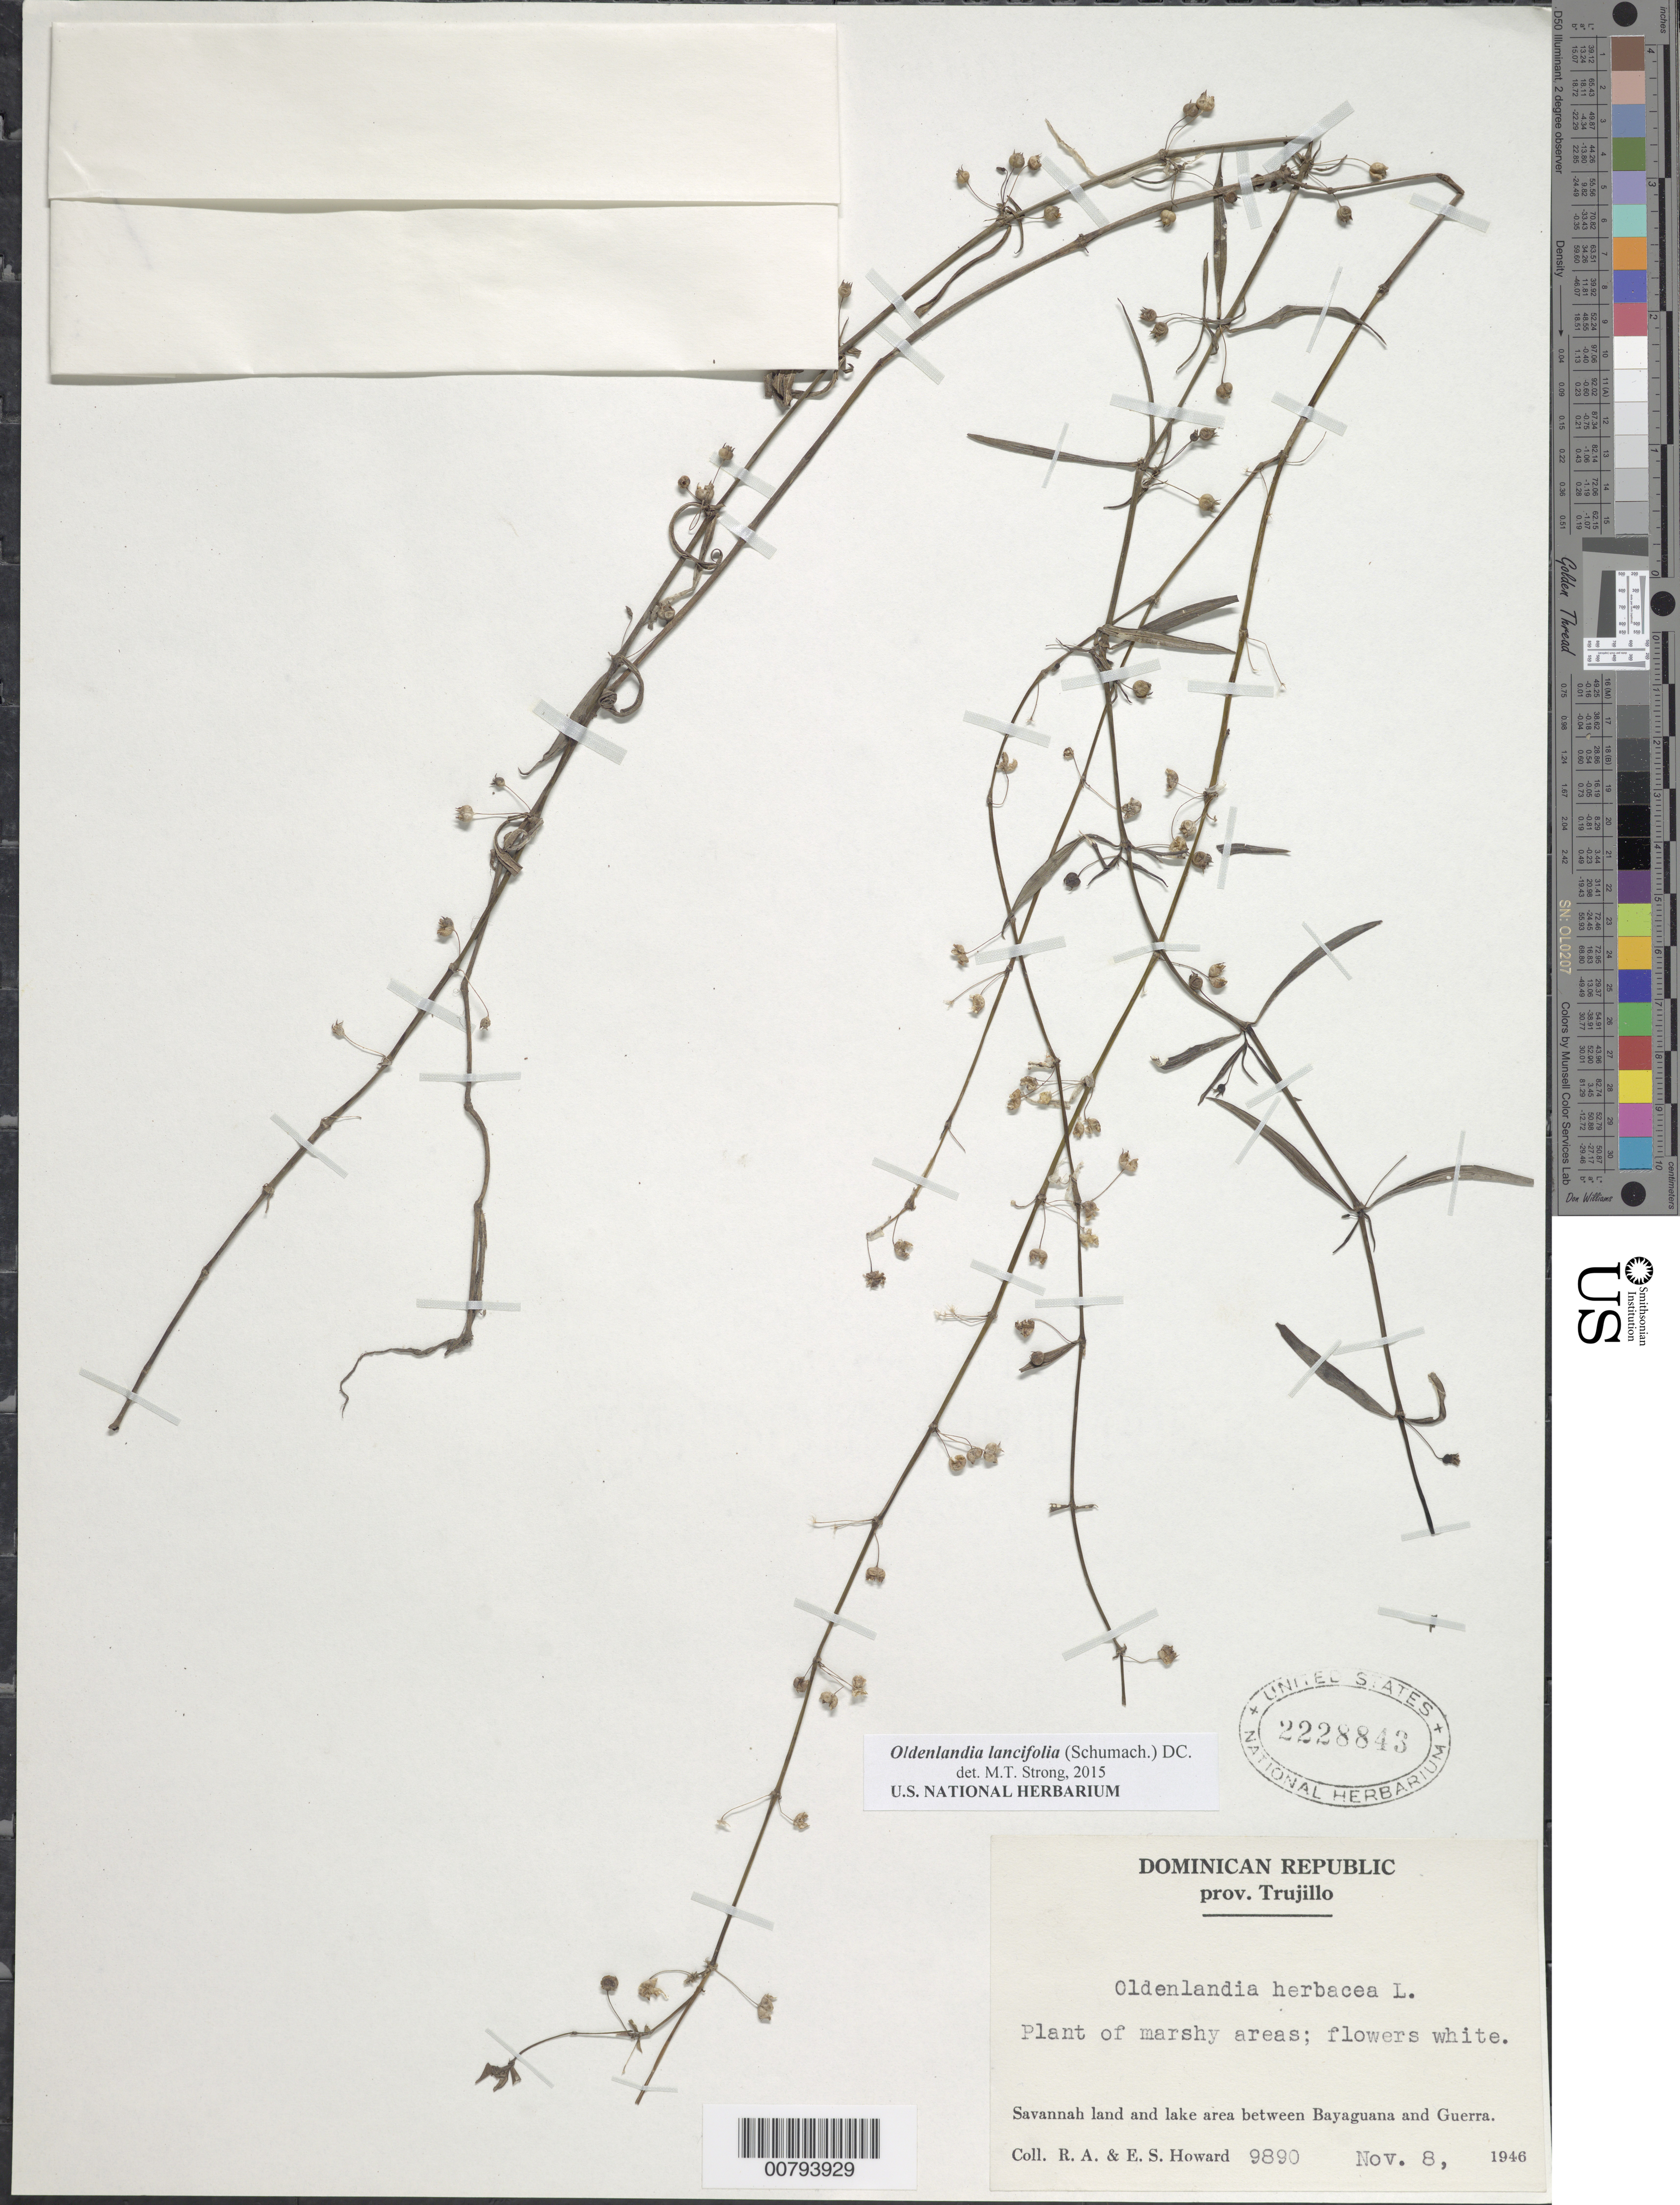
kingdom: Plantae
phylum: Tracheophyta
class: Magnoliopsida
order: Gentianales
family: Rubiaceae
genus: Oldenlandia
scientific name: Oldenlandia uniflora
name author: L.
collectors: R. A. Howard & E. S. Howard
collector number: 9890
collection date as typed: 08 Nov 1946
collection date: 1946-11-08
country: Dominican Republic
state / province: Santo Domingo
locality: Savannah land and lake area, between Bayaguana and Guerra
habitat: Savannah- marshy areas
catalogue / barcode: US 2228843